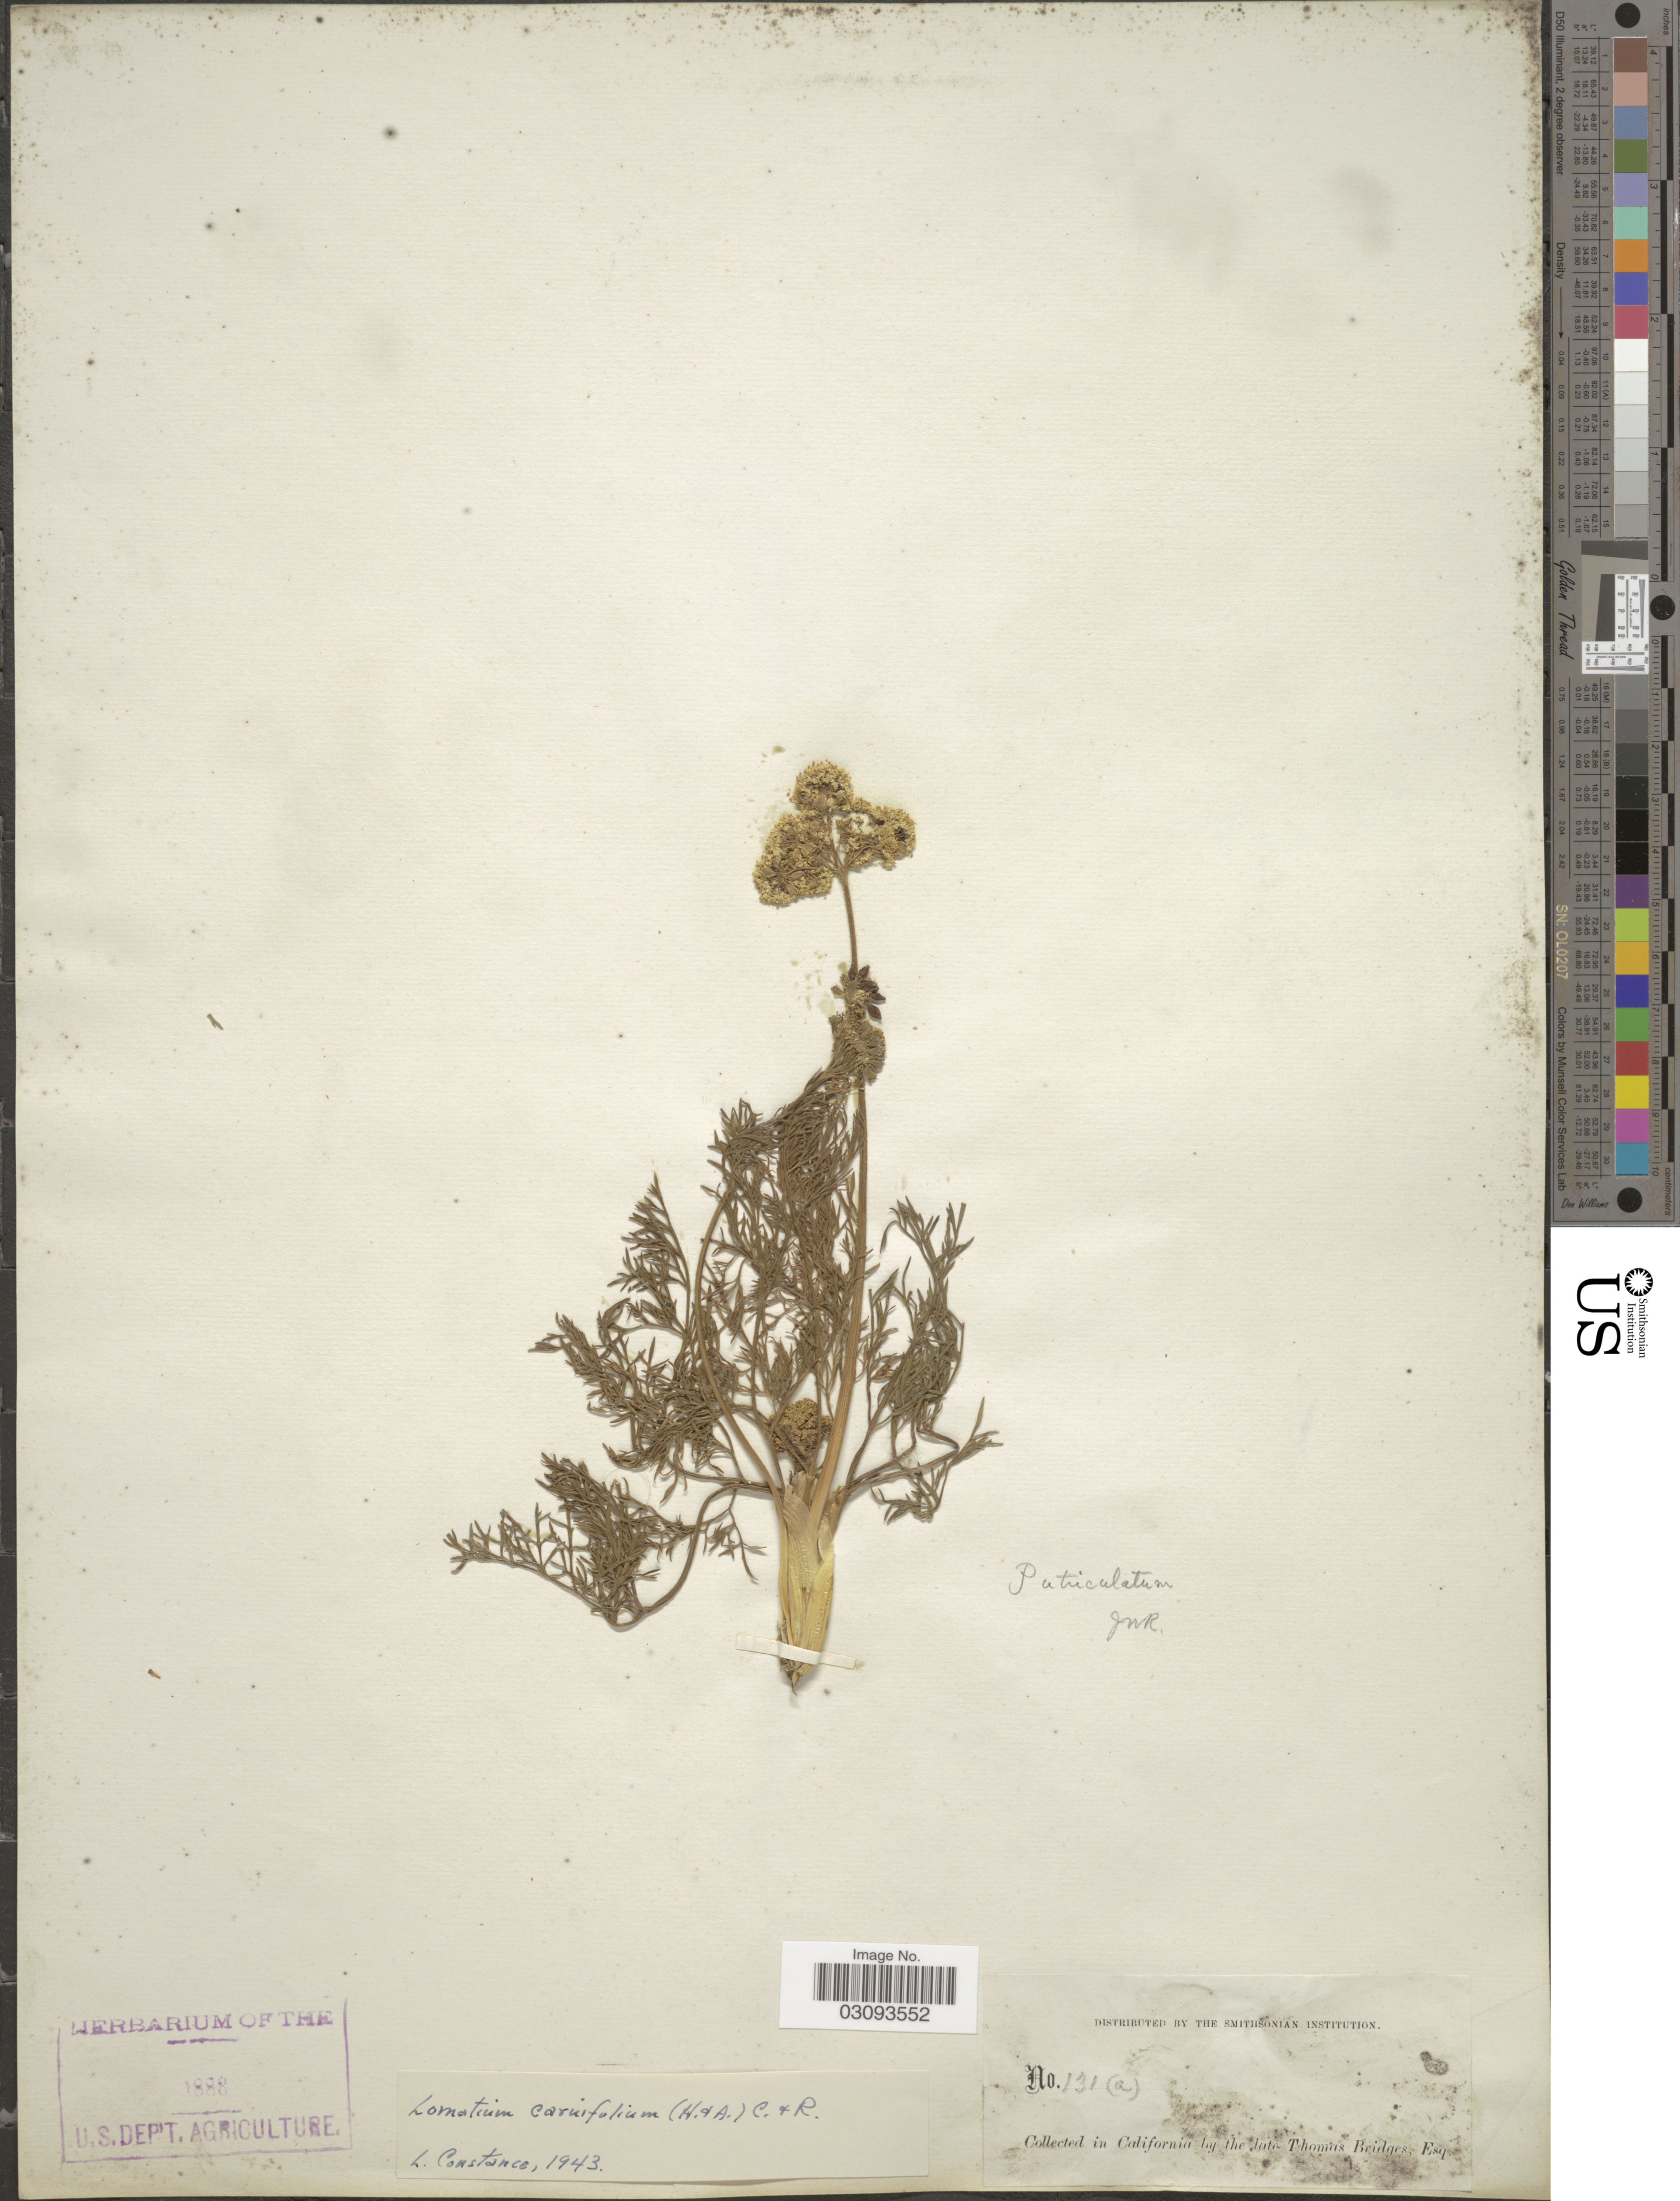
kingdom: Plantae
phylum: Tracheophyta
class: Magnoliopsida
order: Apiales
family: Apiaceae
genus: Lomatium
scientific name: Lomatium caruifolium var. caruifolium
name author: (Hook. & Arn.) J.M. Coult. & Rose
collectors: T. Bridges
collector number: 131(a)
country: United States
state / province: California